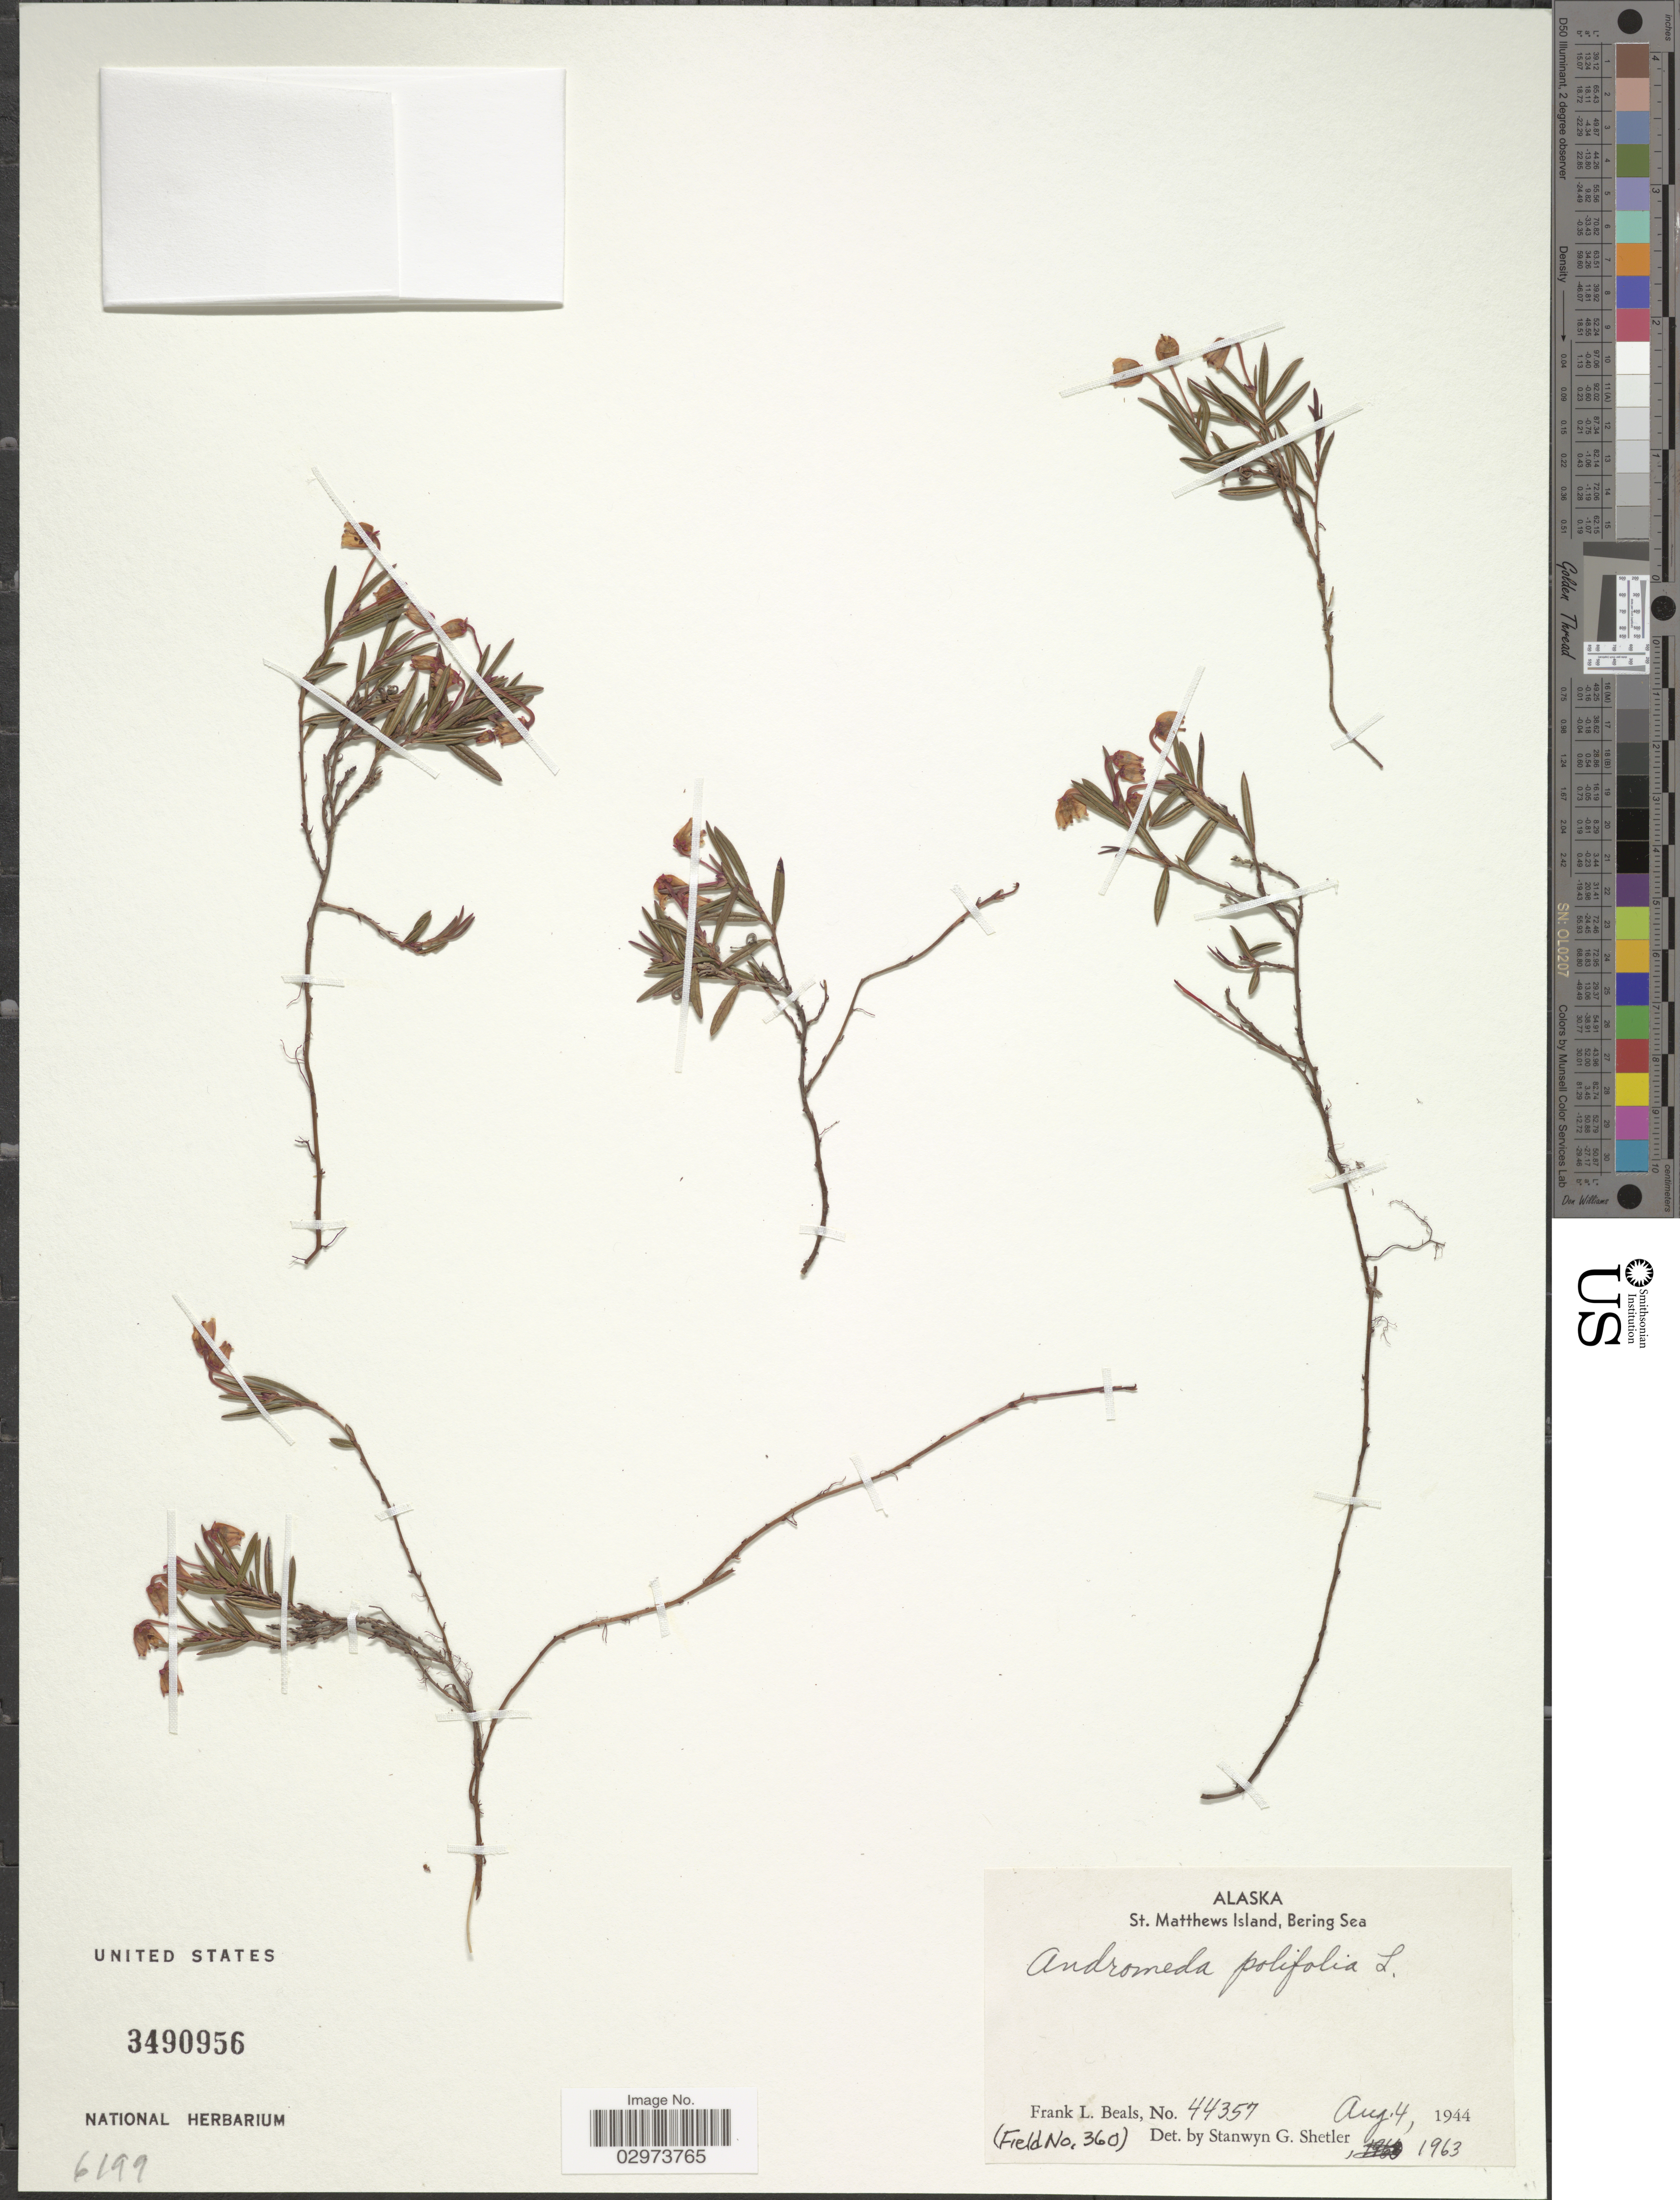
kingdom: Plantae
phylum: Tracheophyta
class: Magnoliopsida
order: Ericales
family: Ericaceae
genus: Andromeda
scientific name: Andromeda polifolia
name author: L.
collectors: F. Beals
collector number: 44357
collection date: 1944-08-04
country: United States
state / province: Alaska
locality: St. Matthews Island, Bering Sea.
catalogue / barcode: US 3490956